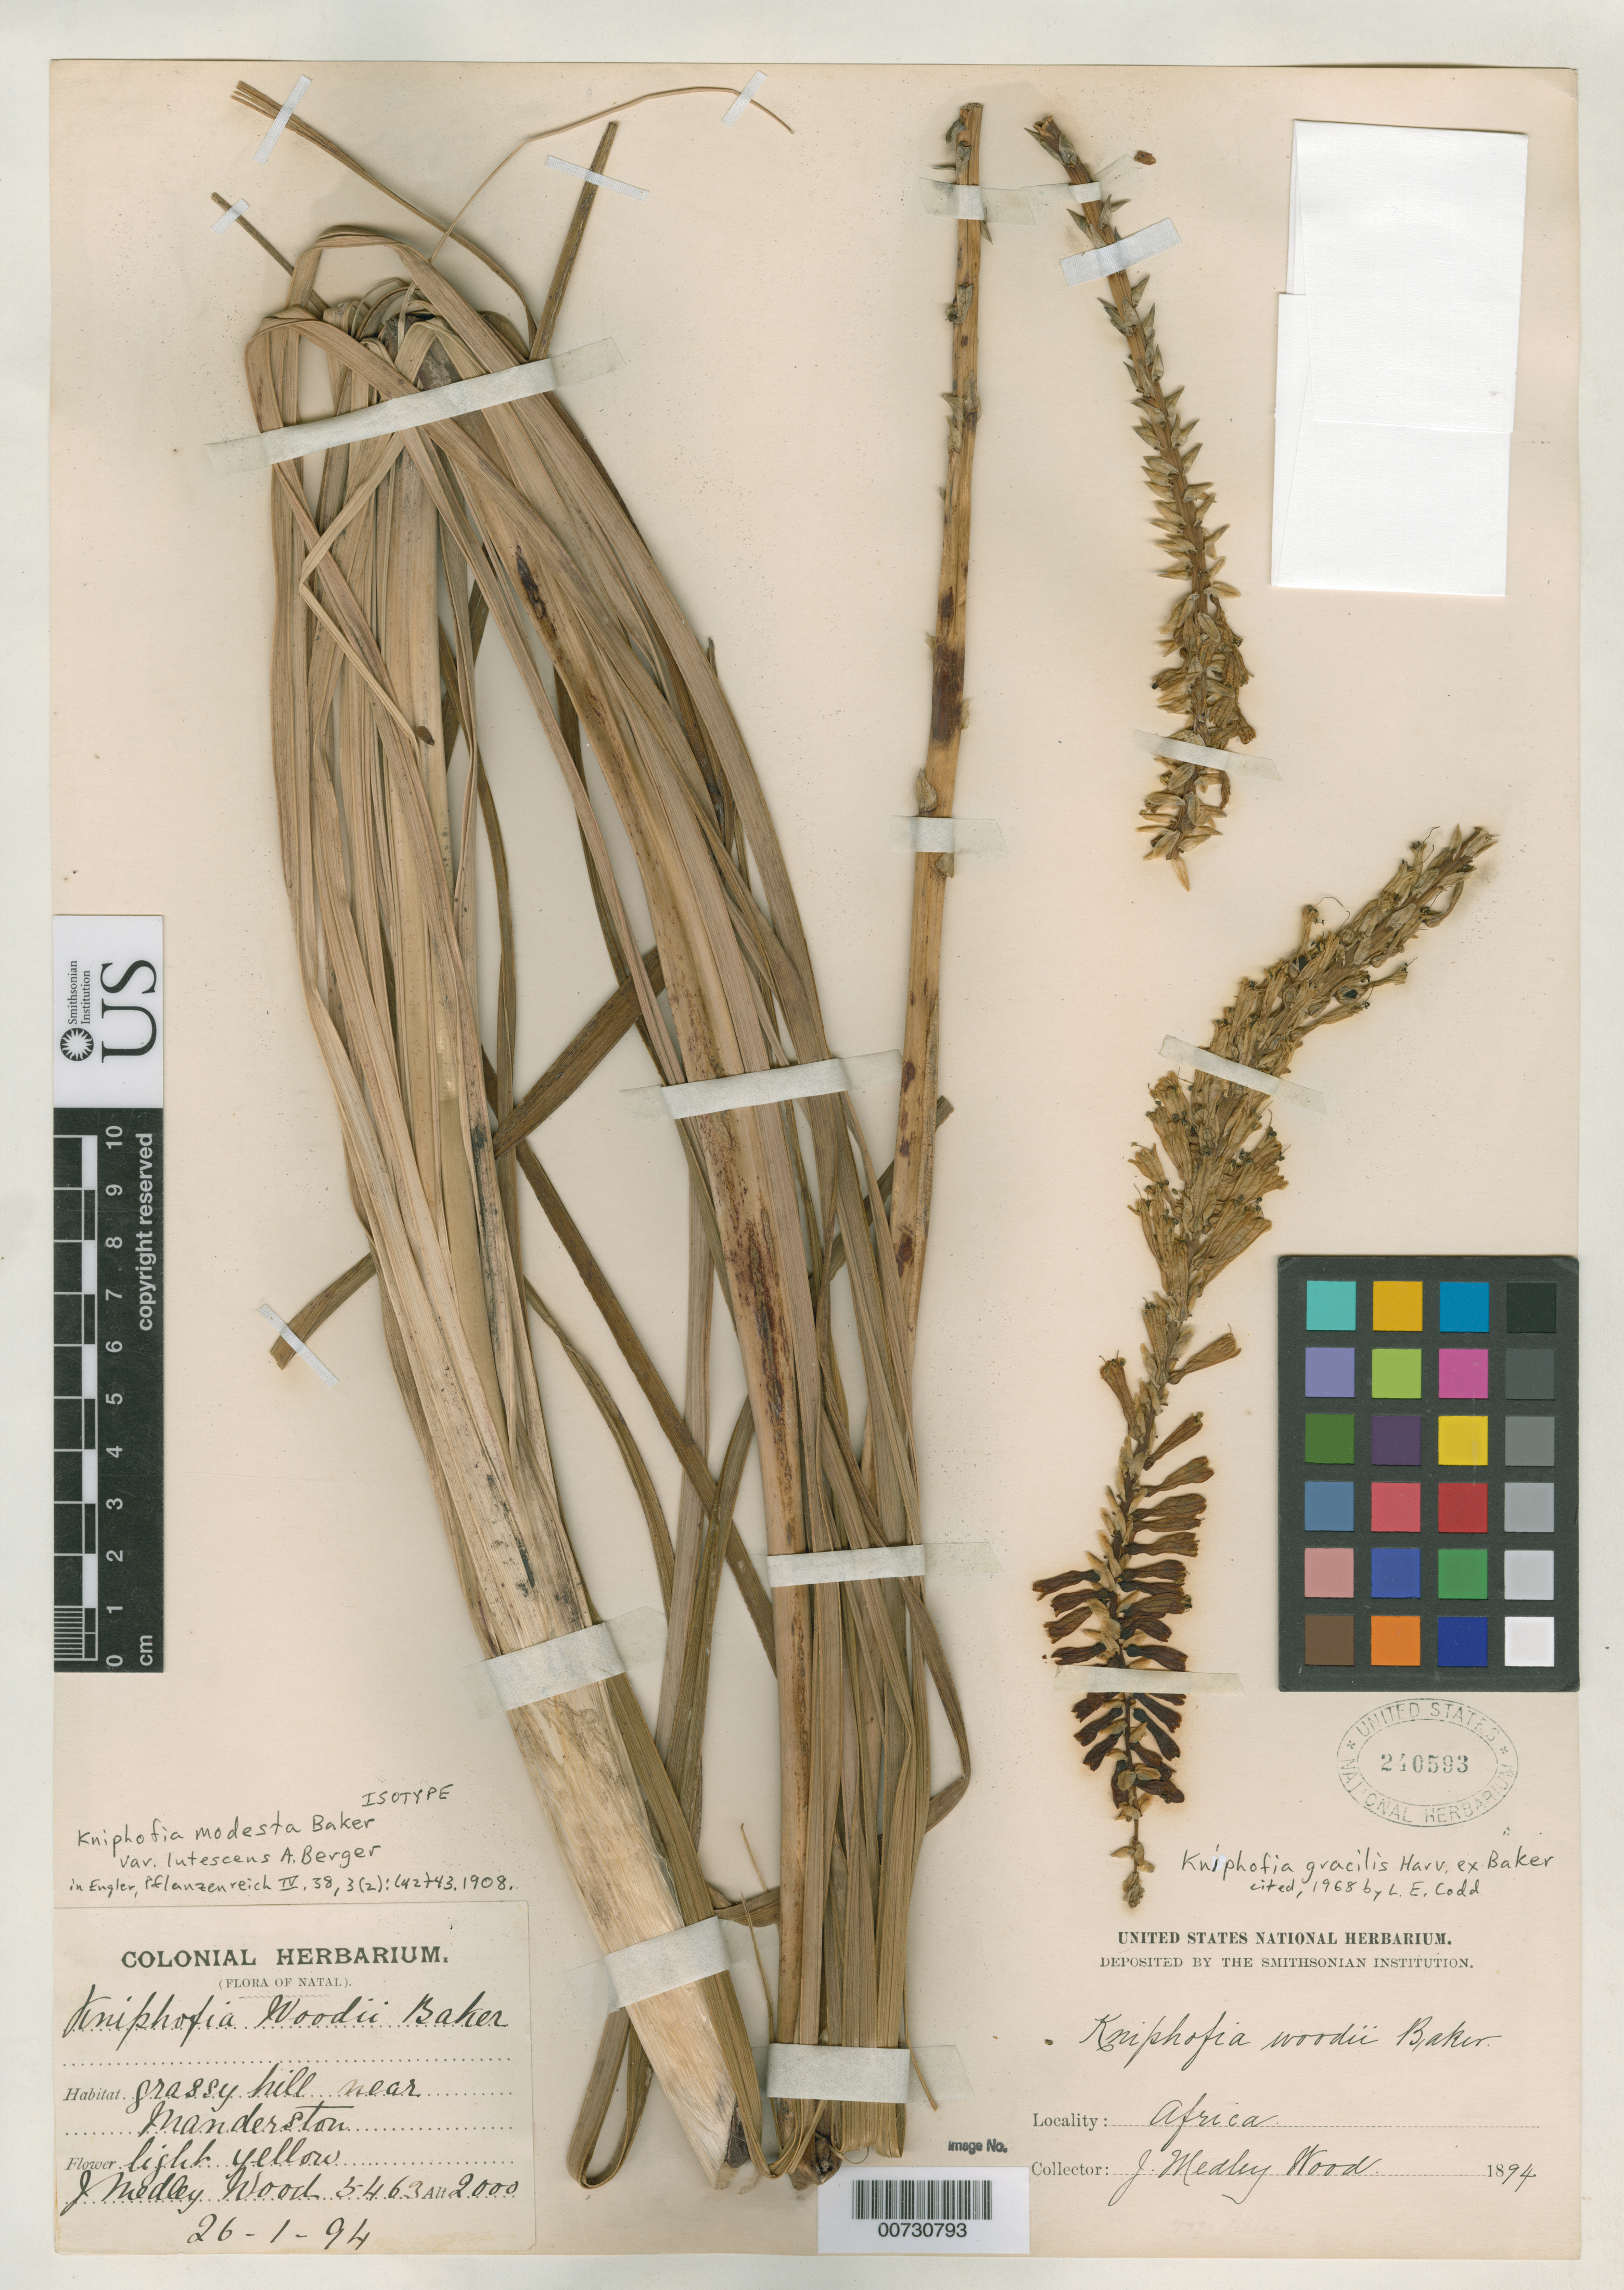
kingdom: Plantae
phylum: Tracheophyta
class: Liliopsida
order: Asparagales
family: Asphodelaceae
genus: Kniphofia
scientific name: Kniphofia modesta var. lutescens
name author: A. Berger in Engl.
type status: Isotype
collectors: J. M. Wood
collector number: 5463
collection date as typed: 26 Jan 1894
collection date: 1894-01-26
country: South Africa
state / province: KwaZulu-Natal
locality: Near Manderston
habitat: Grassy hill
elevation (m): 610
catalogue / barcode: US 240593